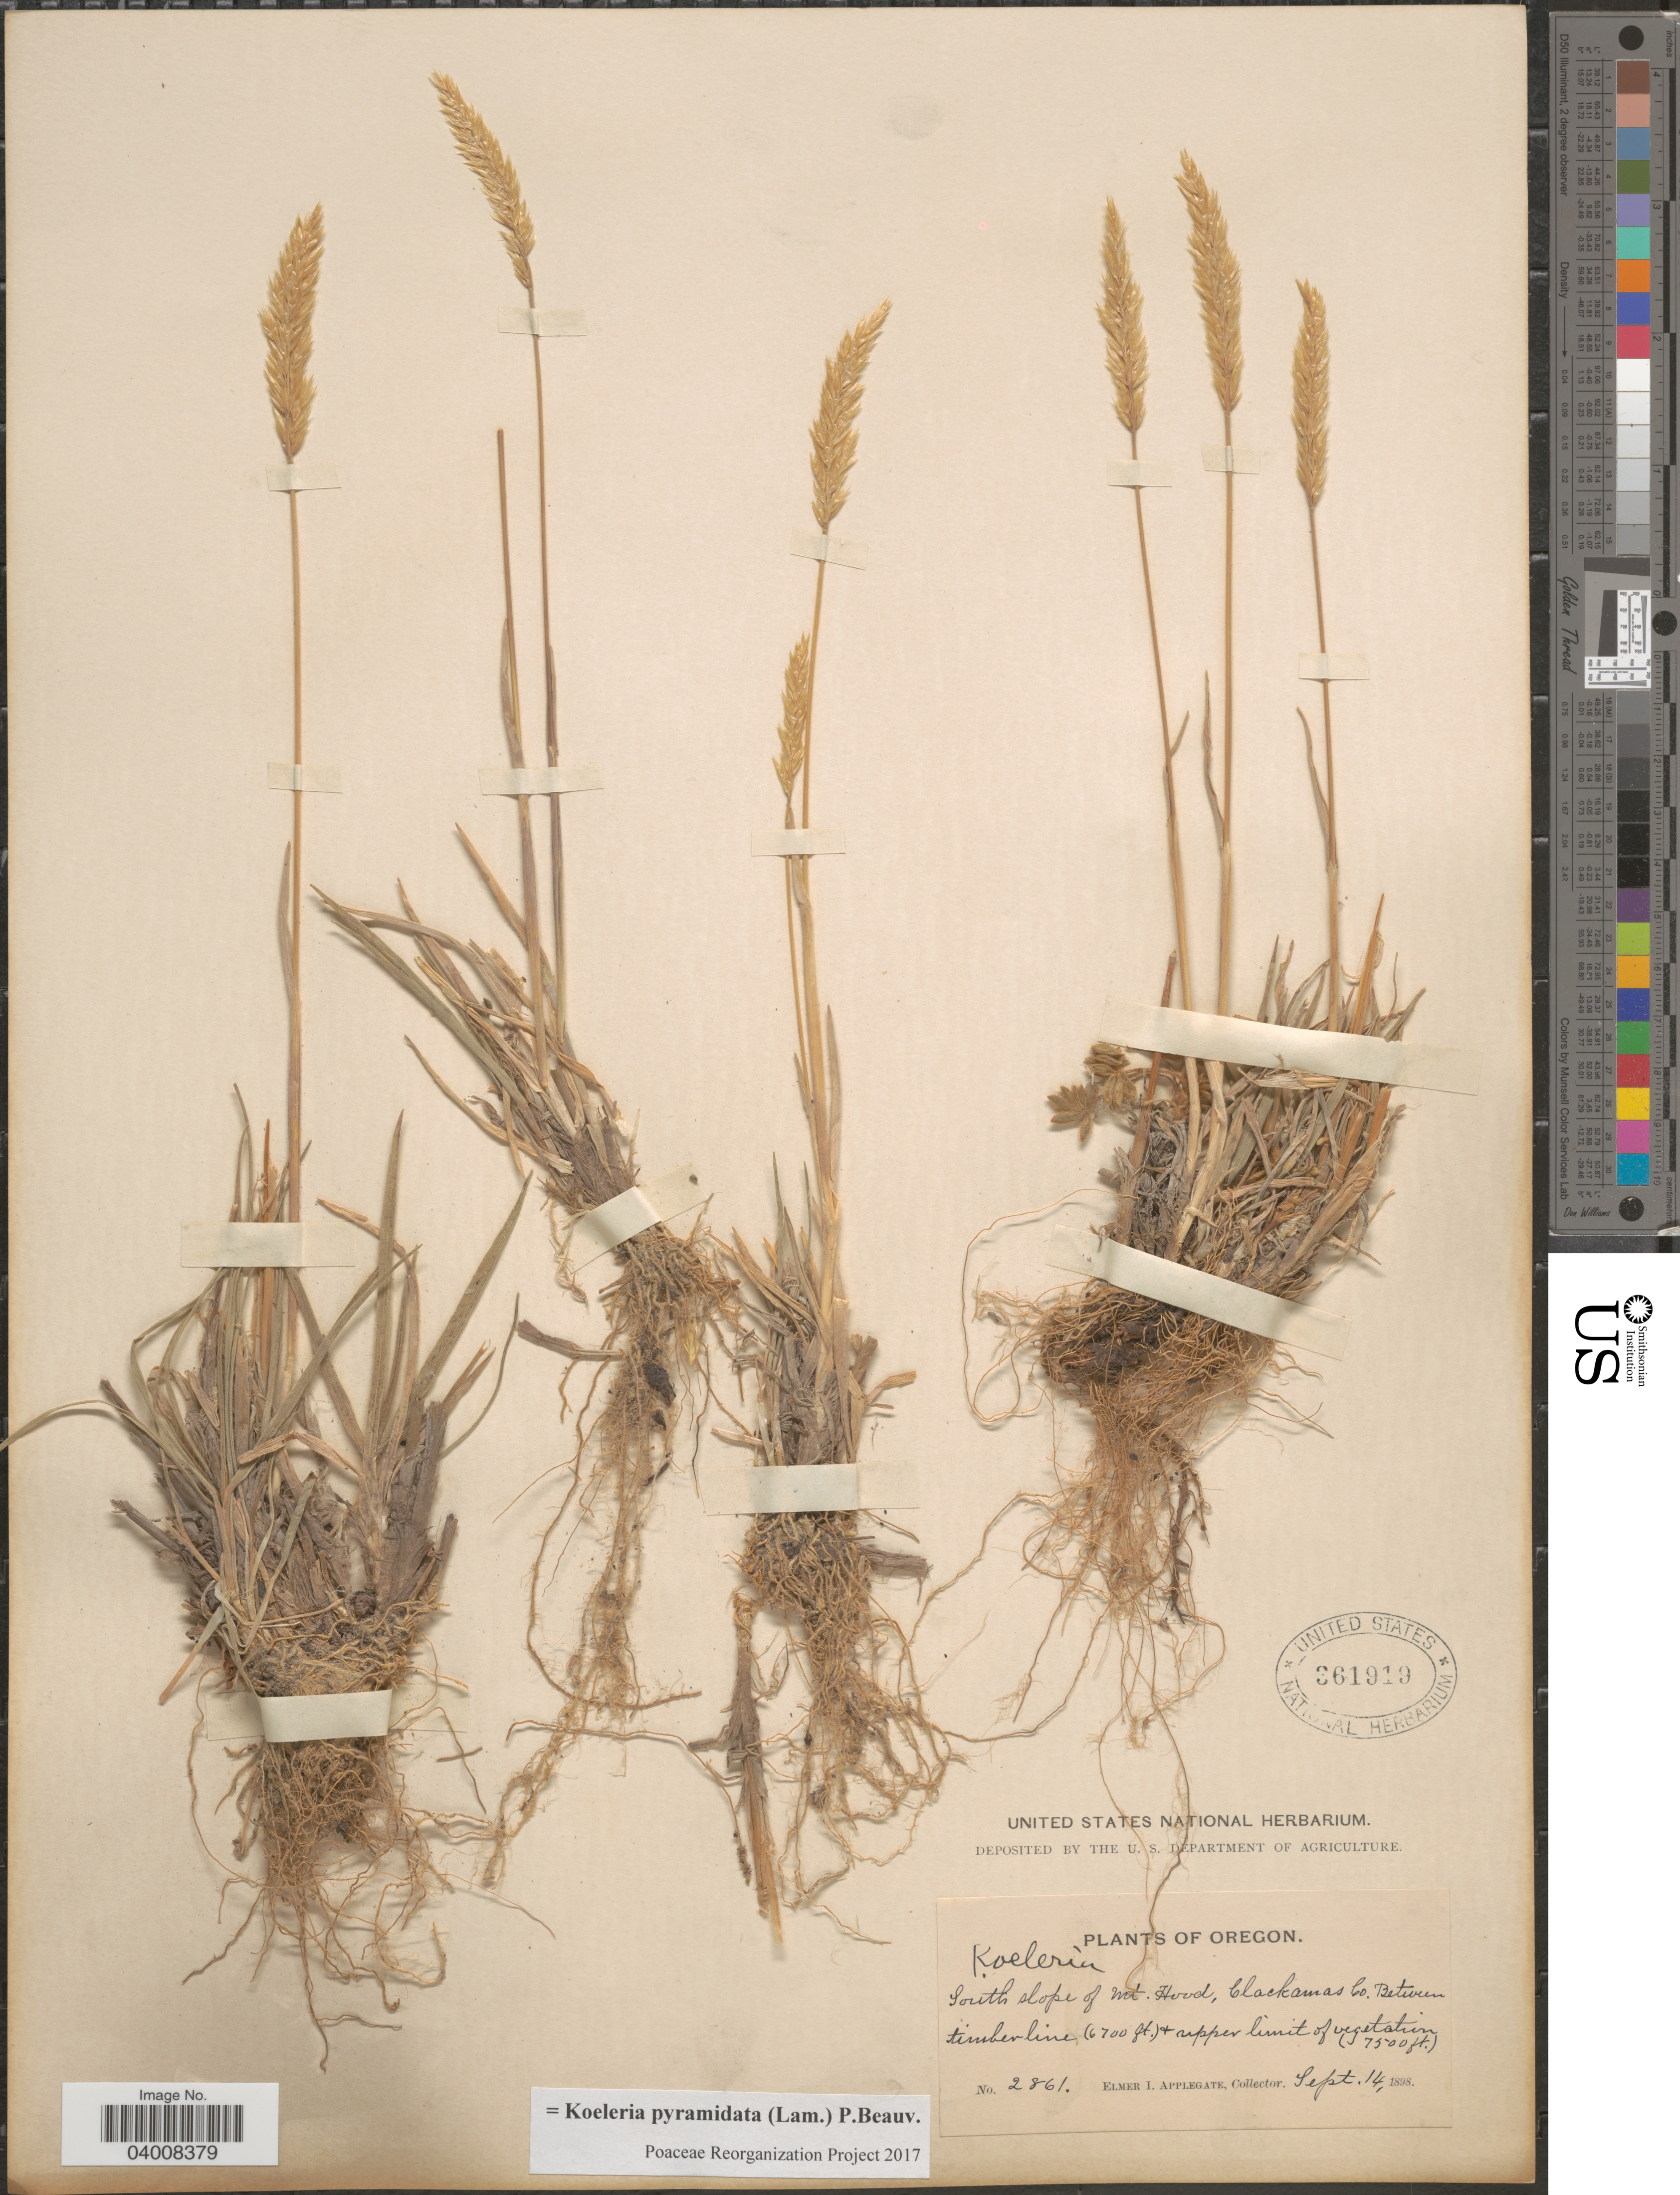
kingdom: Plantae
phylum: Tracheophyta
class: Liliopsida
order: Poales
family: Poaceae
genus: Koeleria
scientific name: Koeleria pyramidata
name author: (Lam.) P. Beauv.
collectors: E. I. Applegate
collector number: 2861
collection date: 1898-09-14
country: United States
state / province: Oregon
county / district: Clackamas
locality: South slope of mt. Hood, Clackamas Co. Between timberline & upper limit of vegetation.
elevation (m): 2042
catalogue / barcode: US 361919